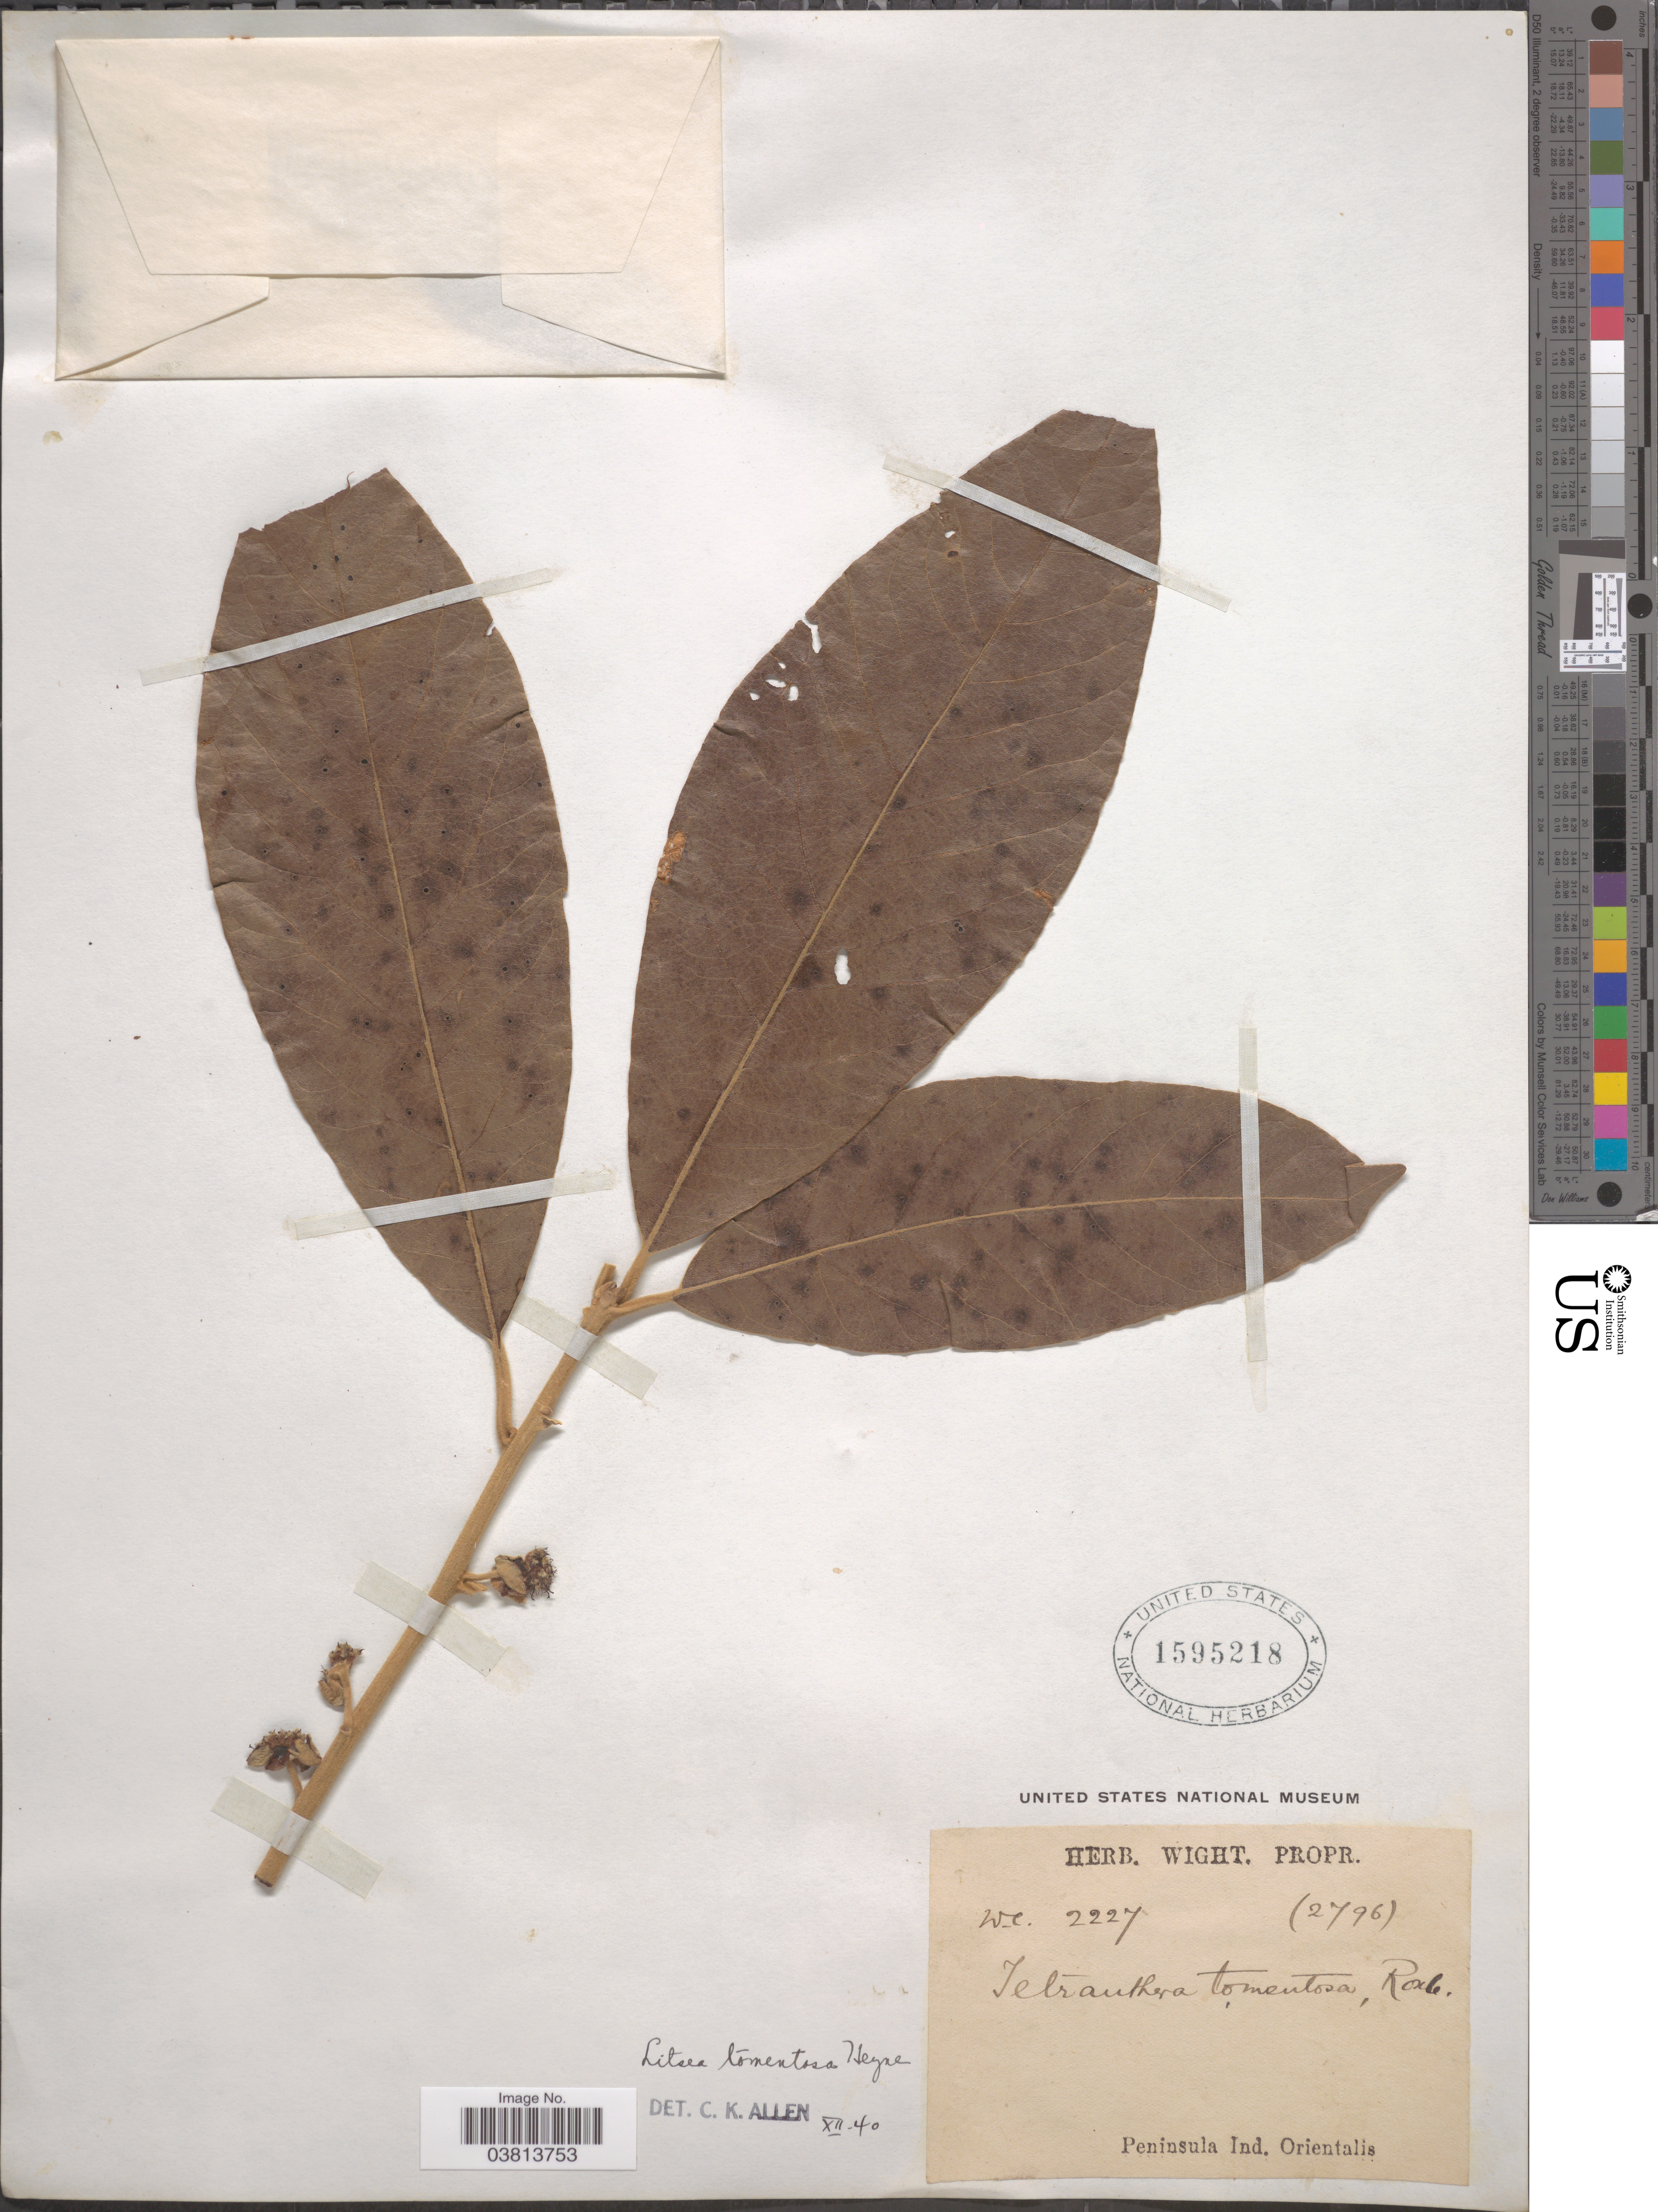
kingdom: Plantae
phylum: Tracheophyta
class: Magnoliopsida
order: Laurales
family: Lauraceae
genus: Litsea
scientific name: Litsea tomentosa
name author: Blume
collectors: ex Herb. Wight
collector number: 2227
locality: Peninsula Ind. Orientalis.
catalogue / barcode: US 1595218